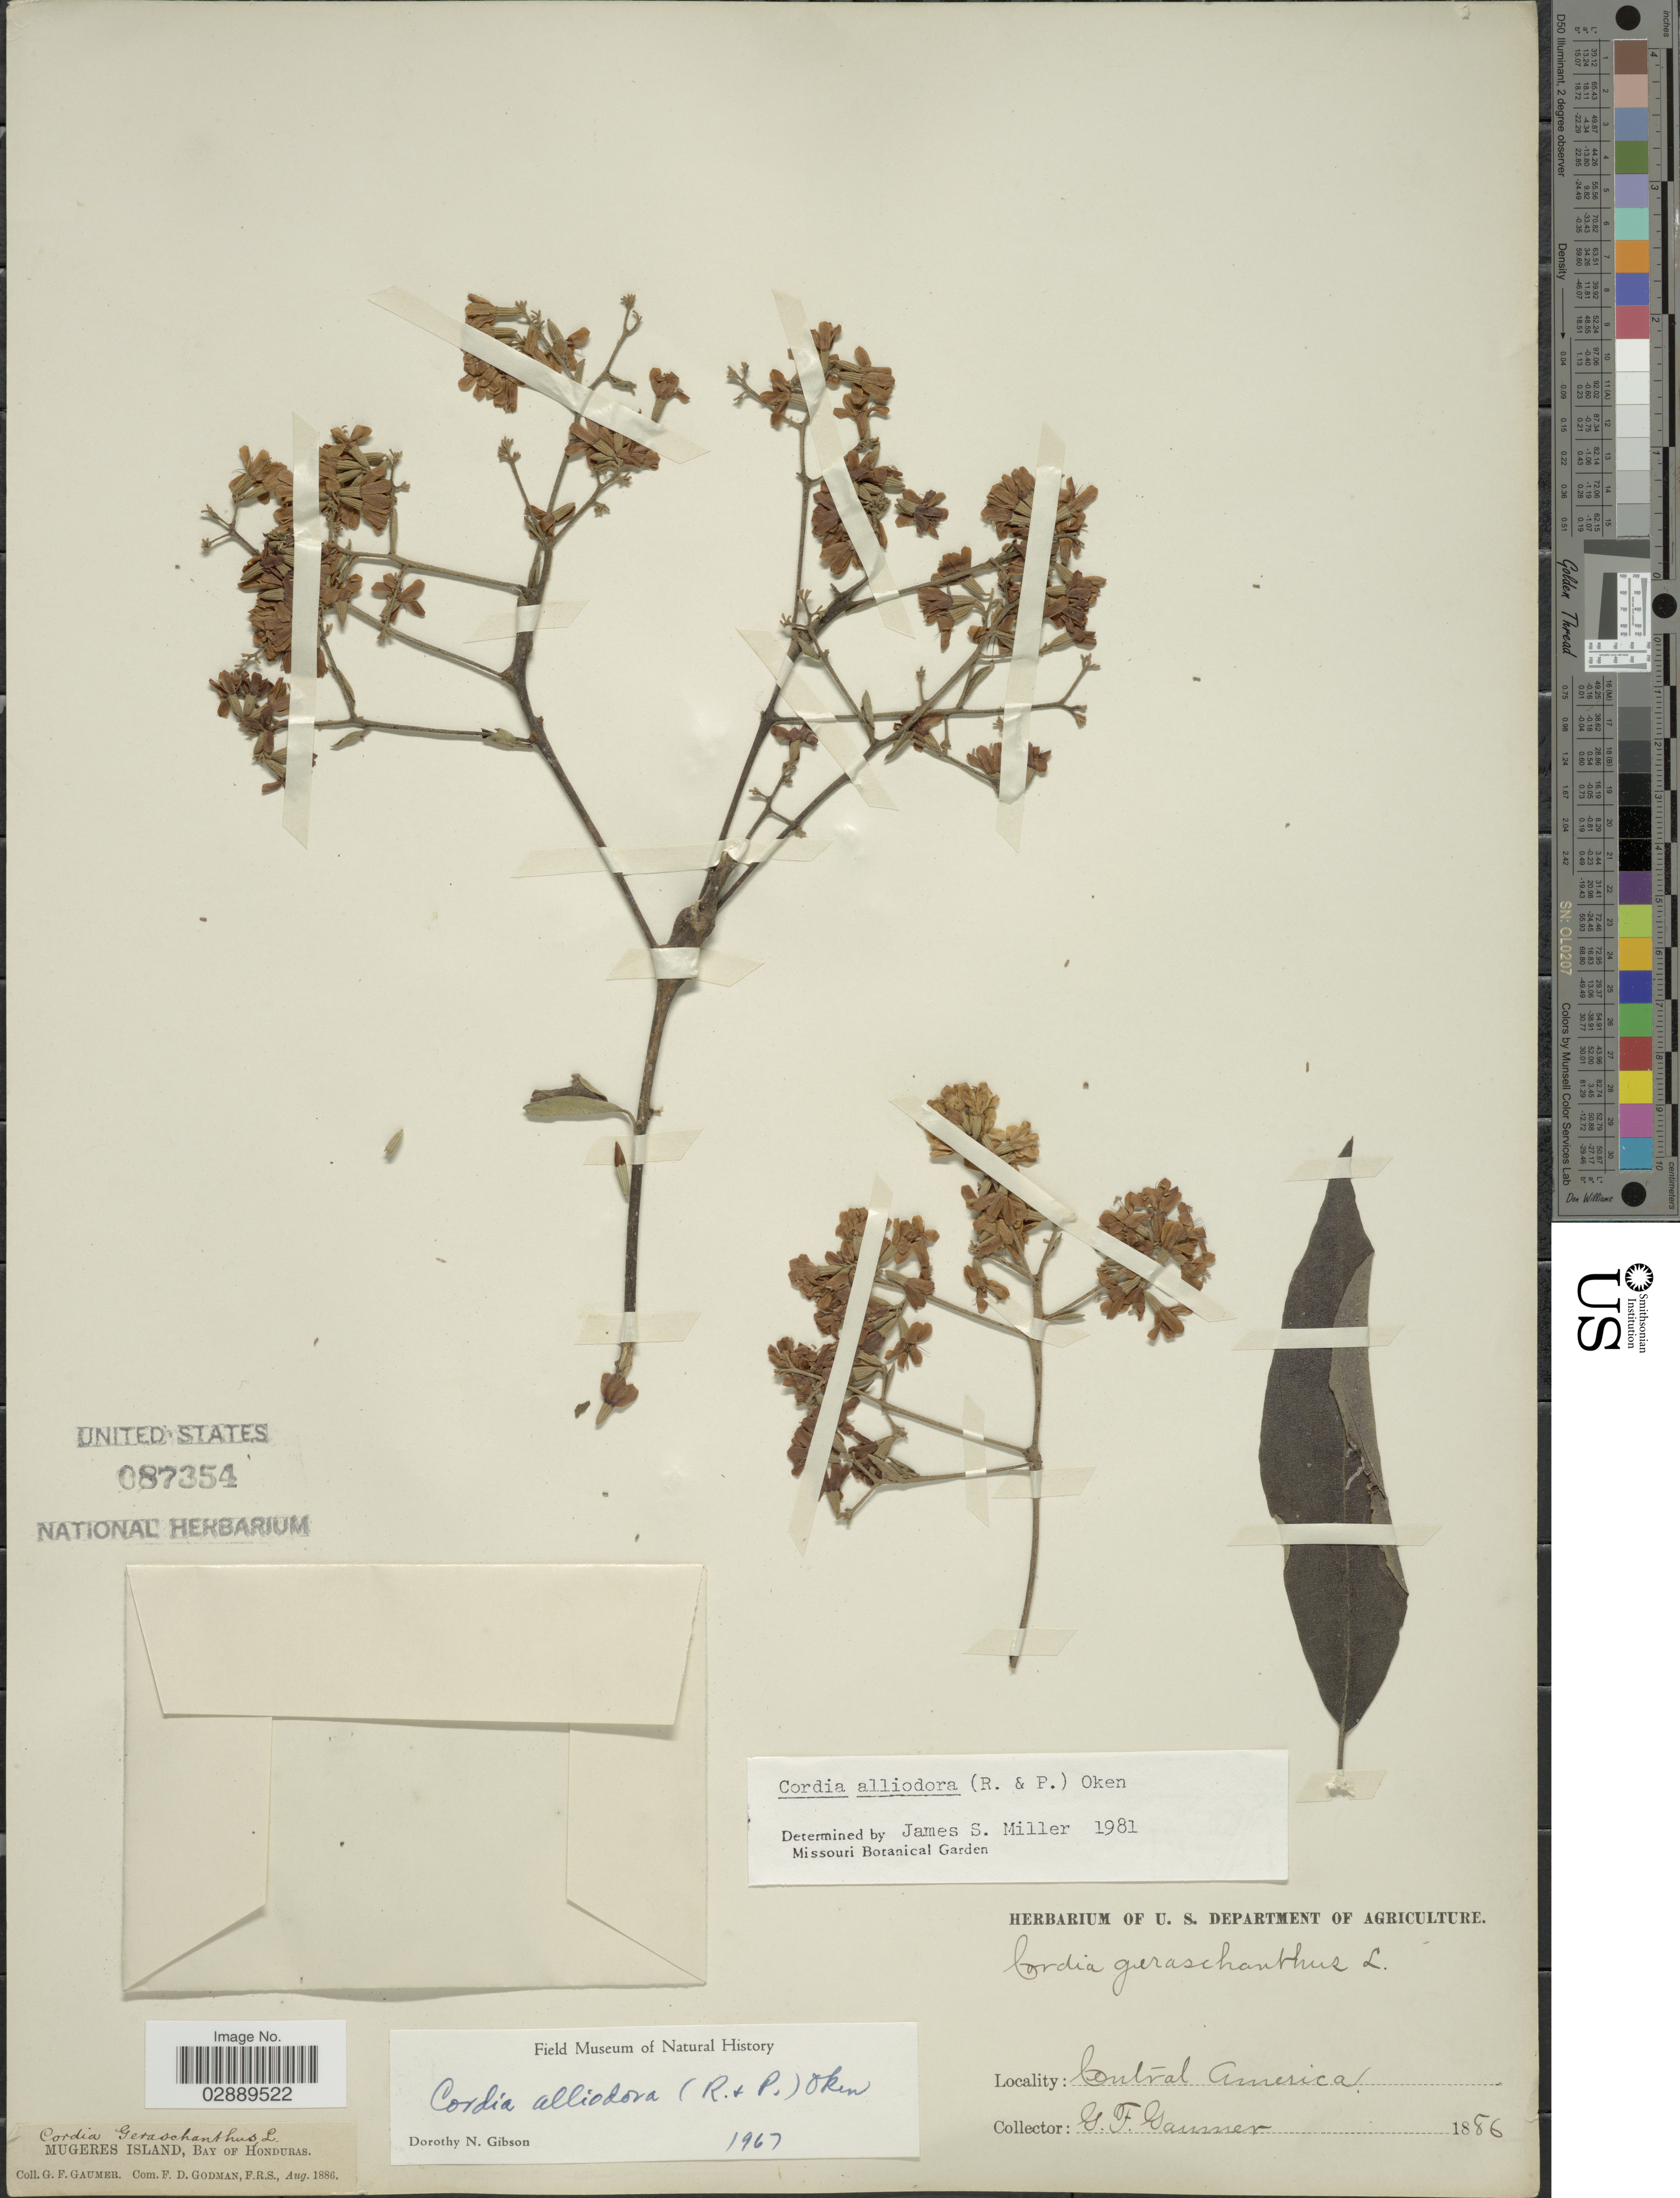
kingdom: Plantae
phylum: Tracheophyta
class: Magnoliopsida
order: Boraginales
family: Cordiaceae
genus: Cordia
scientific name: Cordia alliodora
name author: (Ruiz & Pav.) Oken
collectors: G. F. Gaumer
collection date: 1886-08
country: Honduras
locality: Mugeres Island, Bay of Honduras.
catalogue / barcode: US 87354